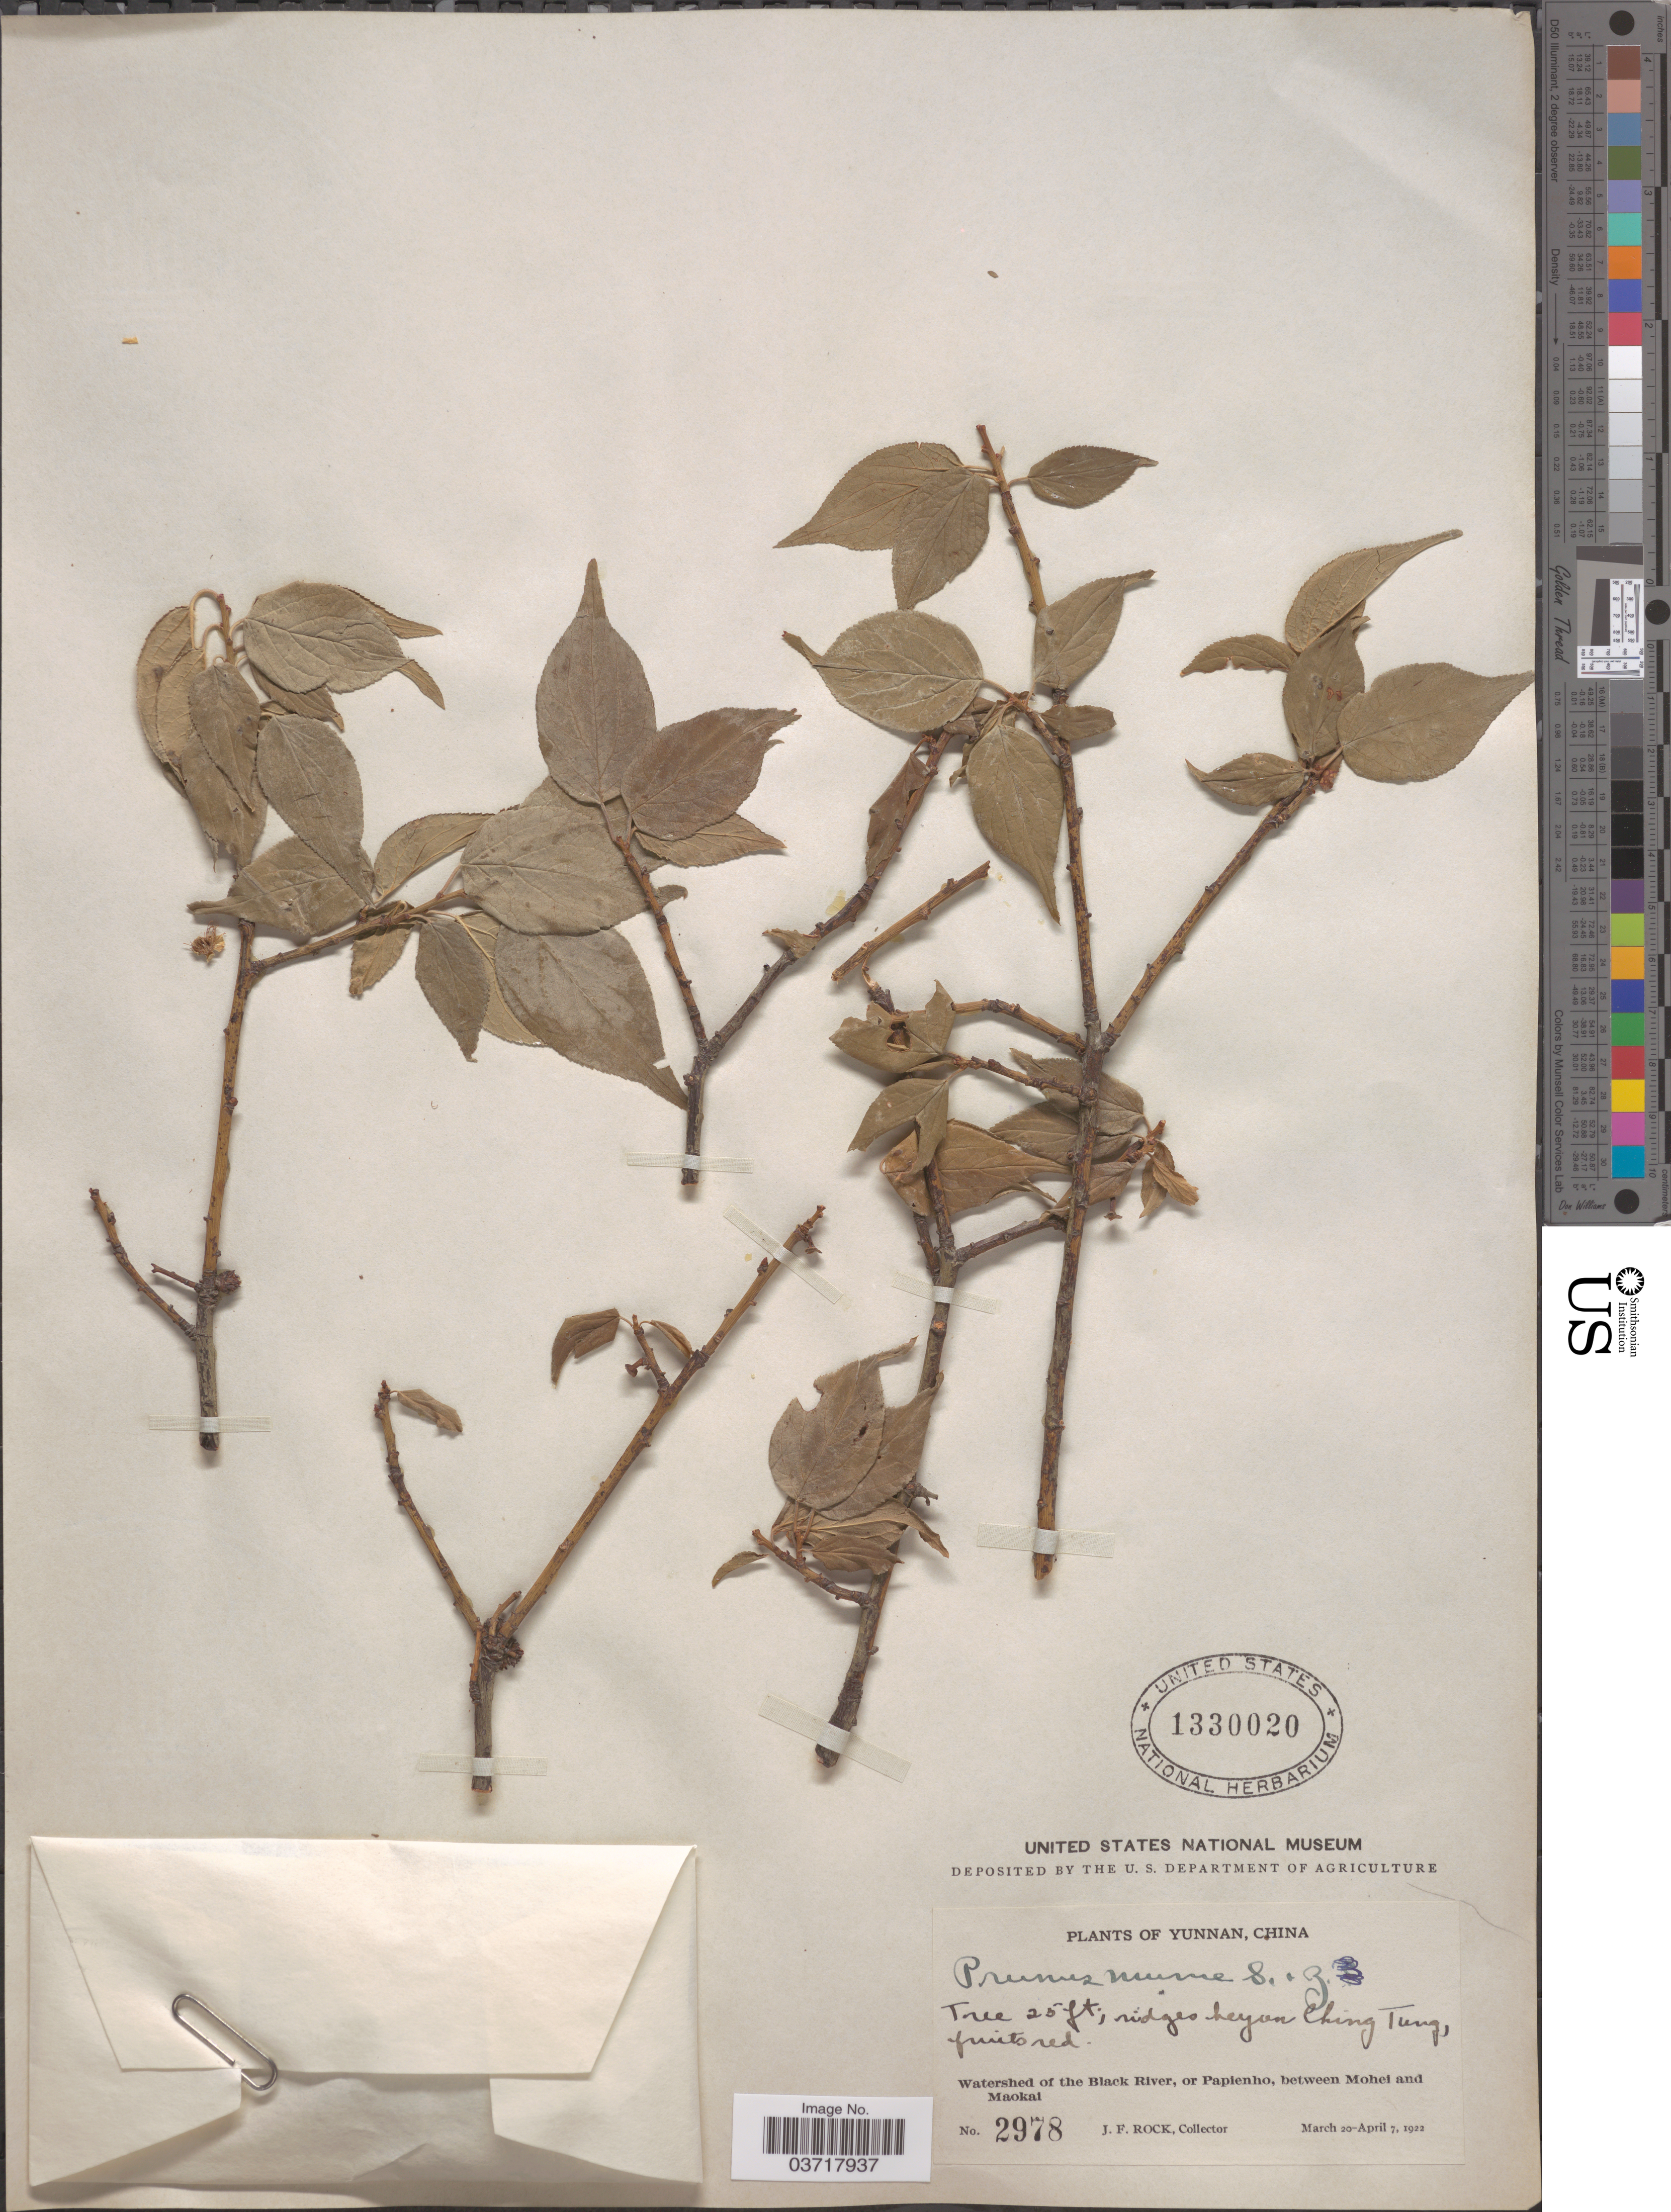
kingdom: Plantae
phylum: Tracheophyta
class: Magnoliopsida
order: Rosales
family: Rosaceae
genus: Prunus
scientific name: Prunus mume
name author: (Siebold) Siebold & Zucc.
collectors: J. Rock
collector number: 2978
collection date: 1922-03-20/1922-04-07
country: China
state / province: Yunnan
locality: Ridges beyond Ching Tung. Watershed of the Black River, or Papienho, between Mohei and Maokai.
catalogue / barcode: US 1330020